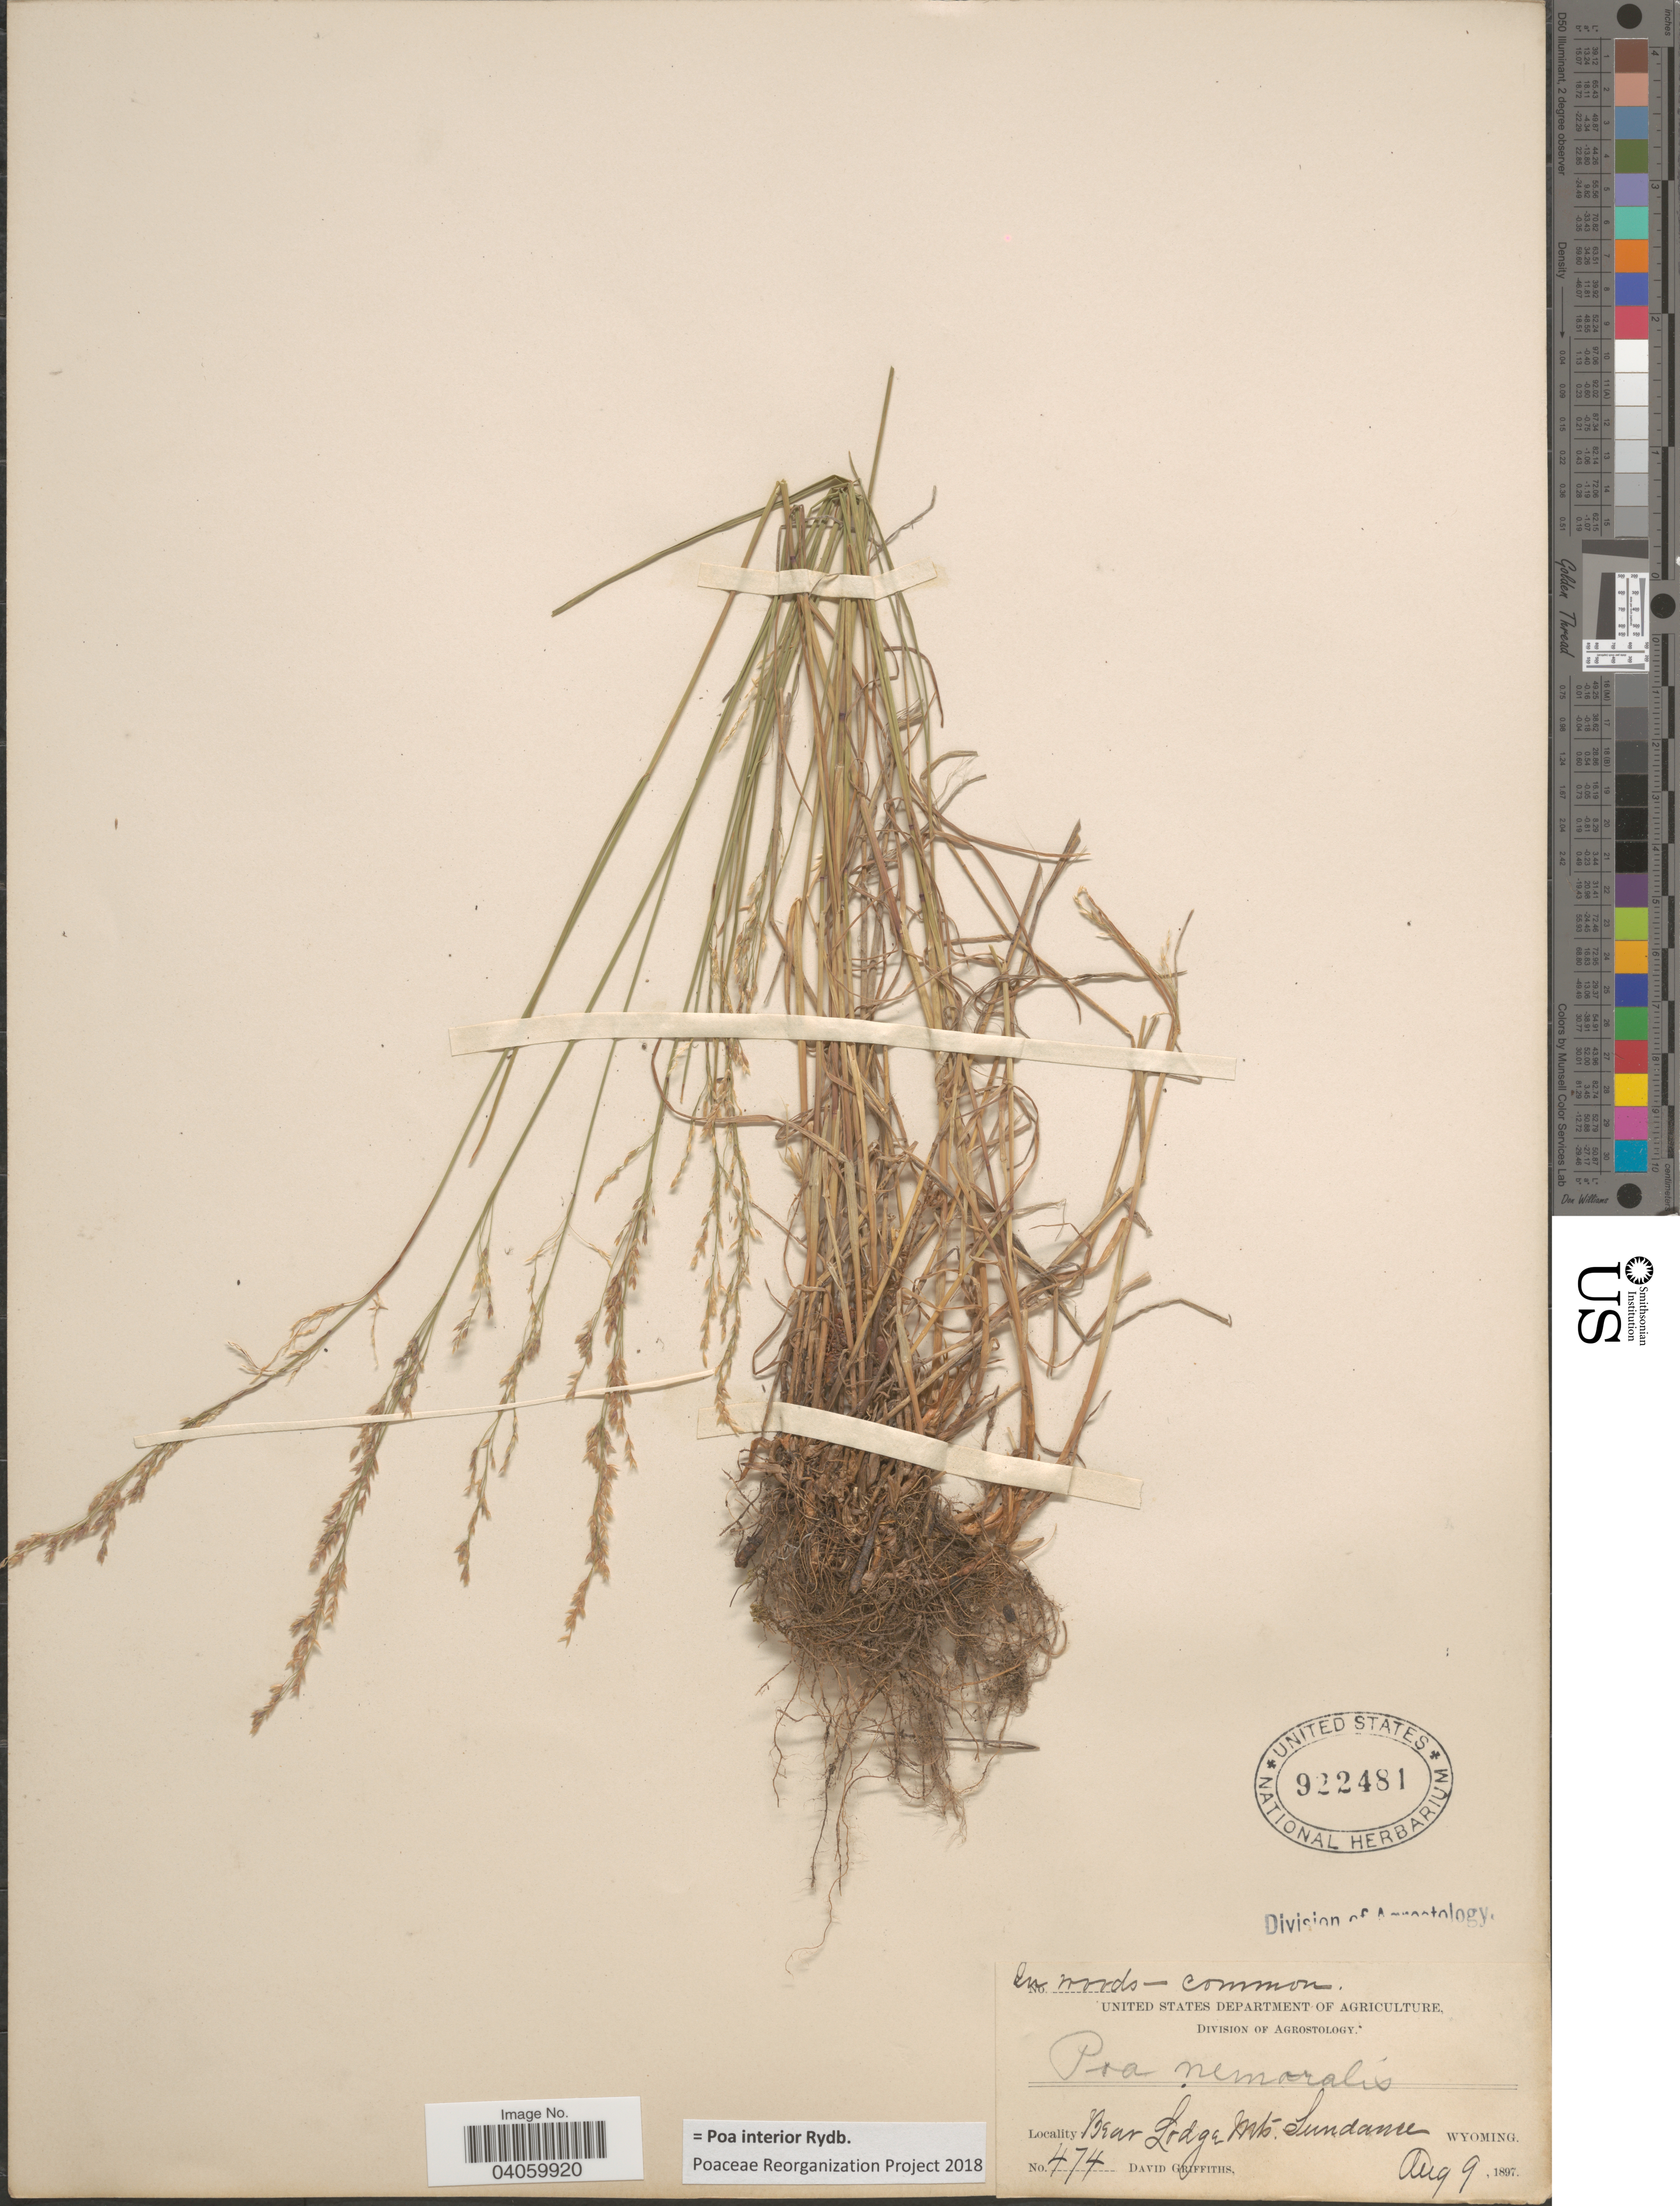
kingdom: Plantae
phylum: Tracheophyta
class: Liliopsida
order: Poales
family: Poaceae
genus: Poa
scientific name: Poa interior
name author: Rydb.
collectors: D. Griffiths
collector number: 474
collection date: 1897-08-09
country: United States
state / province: Wyoming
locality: Bear Lodge Mts. Sundance.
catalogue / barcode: US 922481